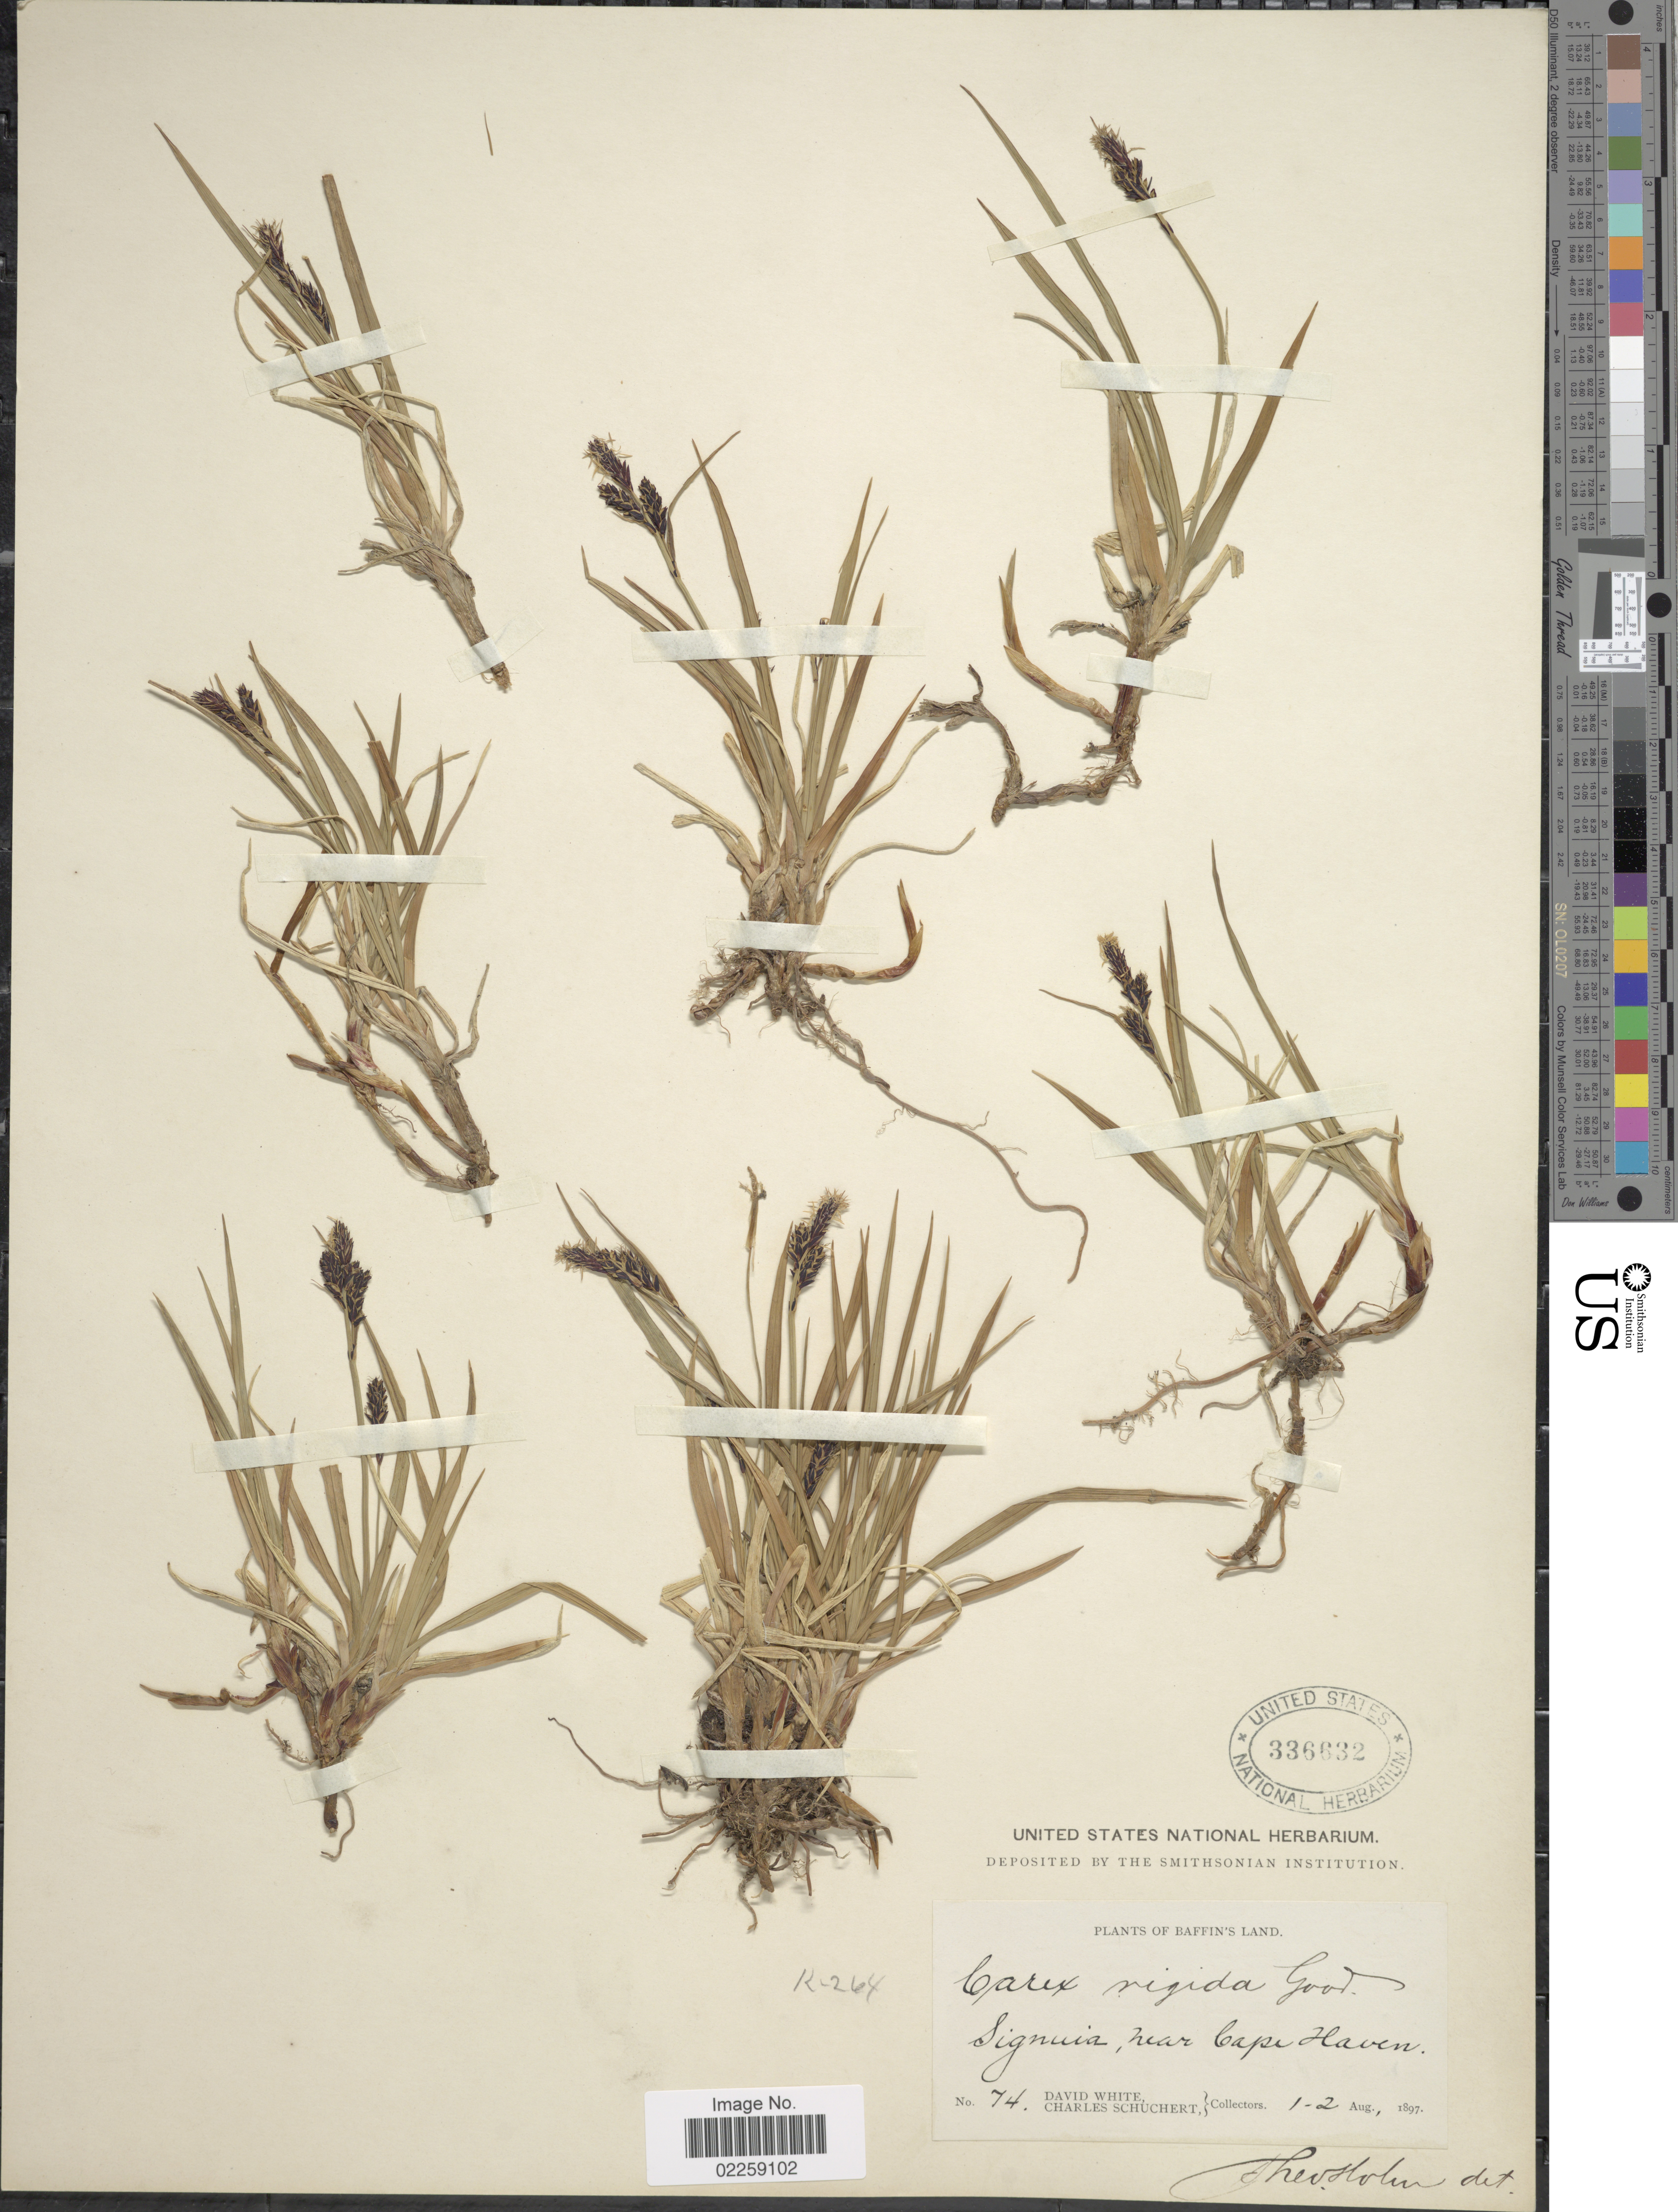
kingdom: Plantae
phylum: Tracheophyta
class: Liliopsida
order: Poales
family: Cyperaceae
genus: Carex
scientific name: Carex bigelowii subsp. bigelowii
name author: Torr. ex Schwein.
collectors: D. White & C. Schuchert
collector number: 74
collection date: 1897-08-01/1897-08-02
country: Canada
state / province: Nunavut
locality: Baffin's Land. Signuia, near Cape Haven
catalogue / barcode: US 336632